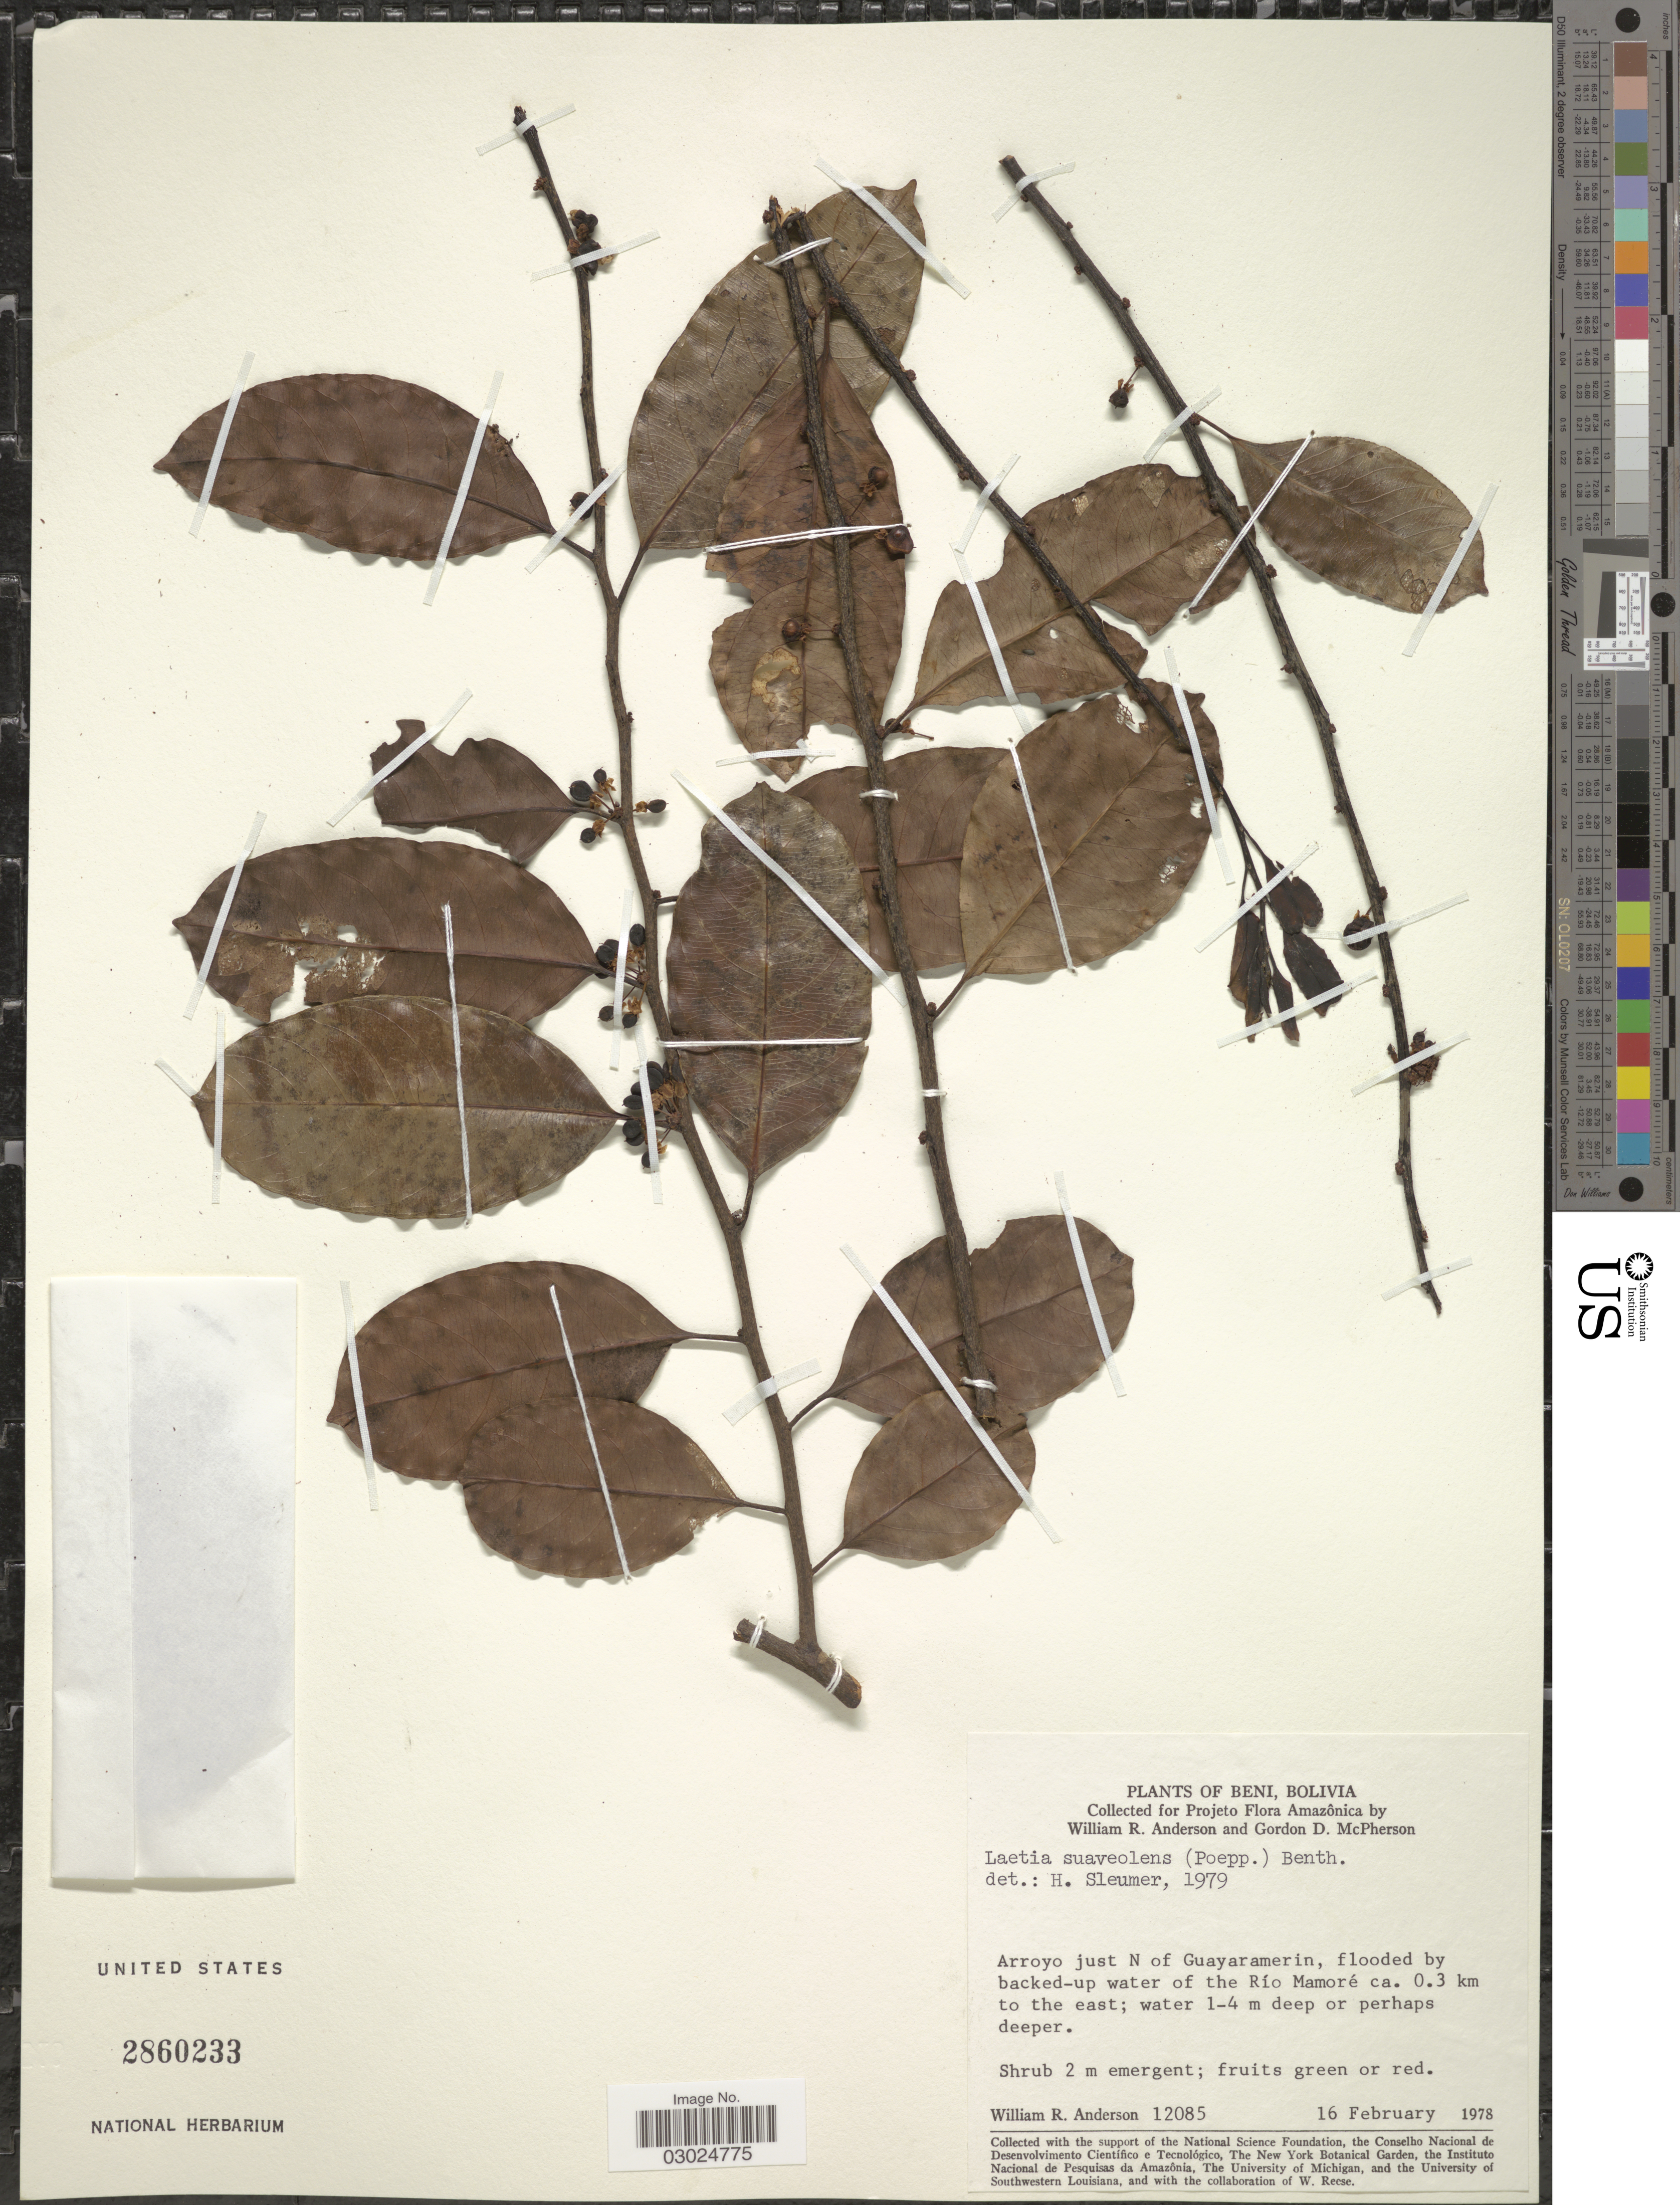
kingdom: Plantae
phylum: Tracheophyta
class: Magnoliopsida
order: Malpighiales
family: Salicaceae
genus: Laetia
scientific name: Laetia suaveolens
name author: (Poepp.) Benth.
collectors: W. R. Anderson & G. D. McPherson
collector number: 12085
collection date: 1978-02-16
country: Bolivia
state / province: Beni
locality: Amazônica, Arroyo just N of Guayaramerin, flooded by backed-up water of the Río Mamoré ca. 0.3 km to the east.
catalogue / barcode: US 2860233